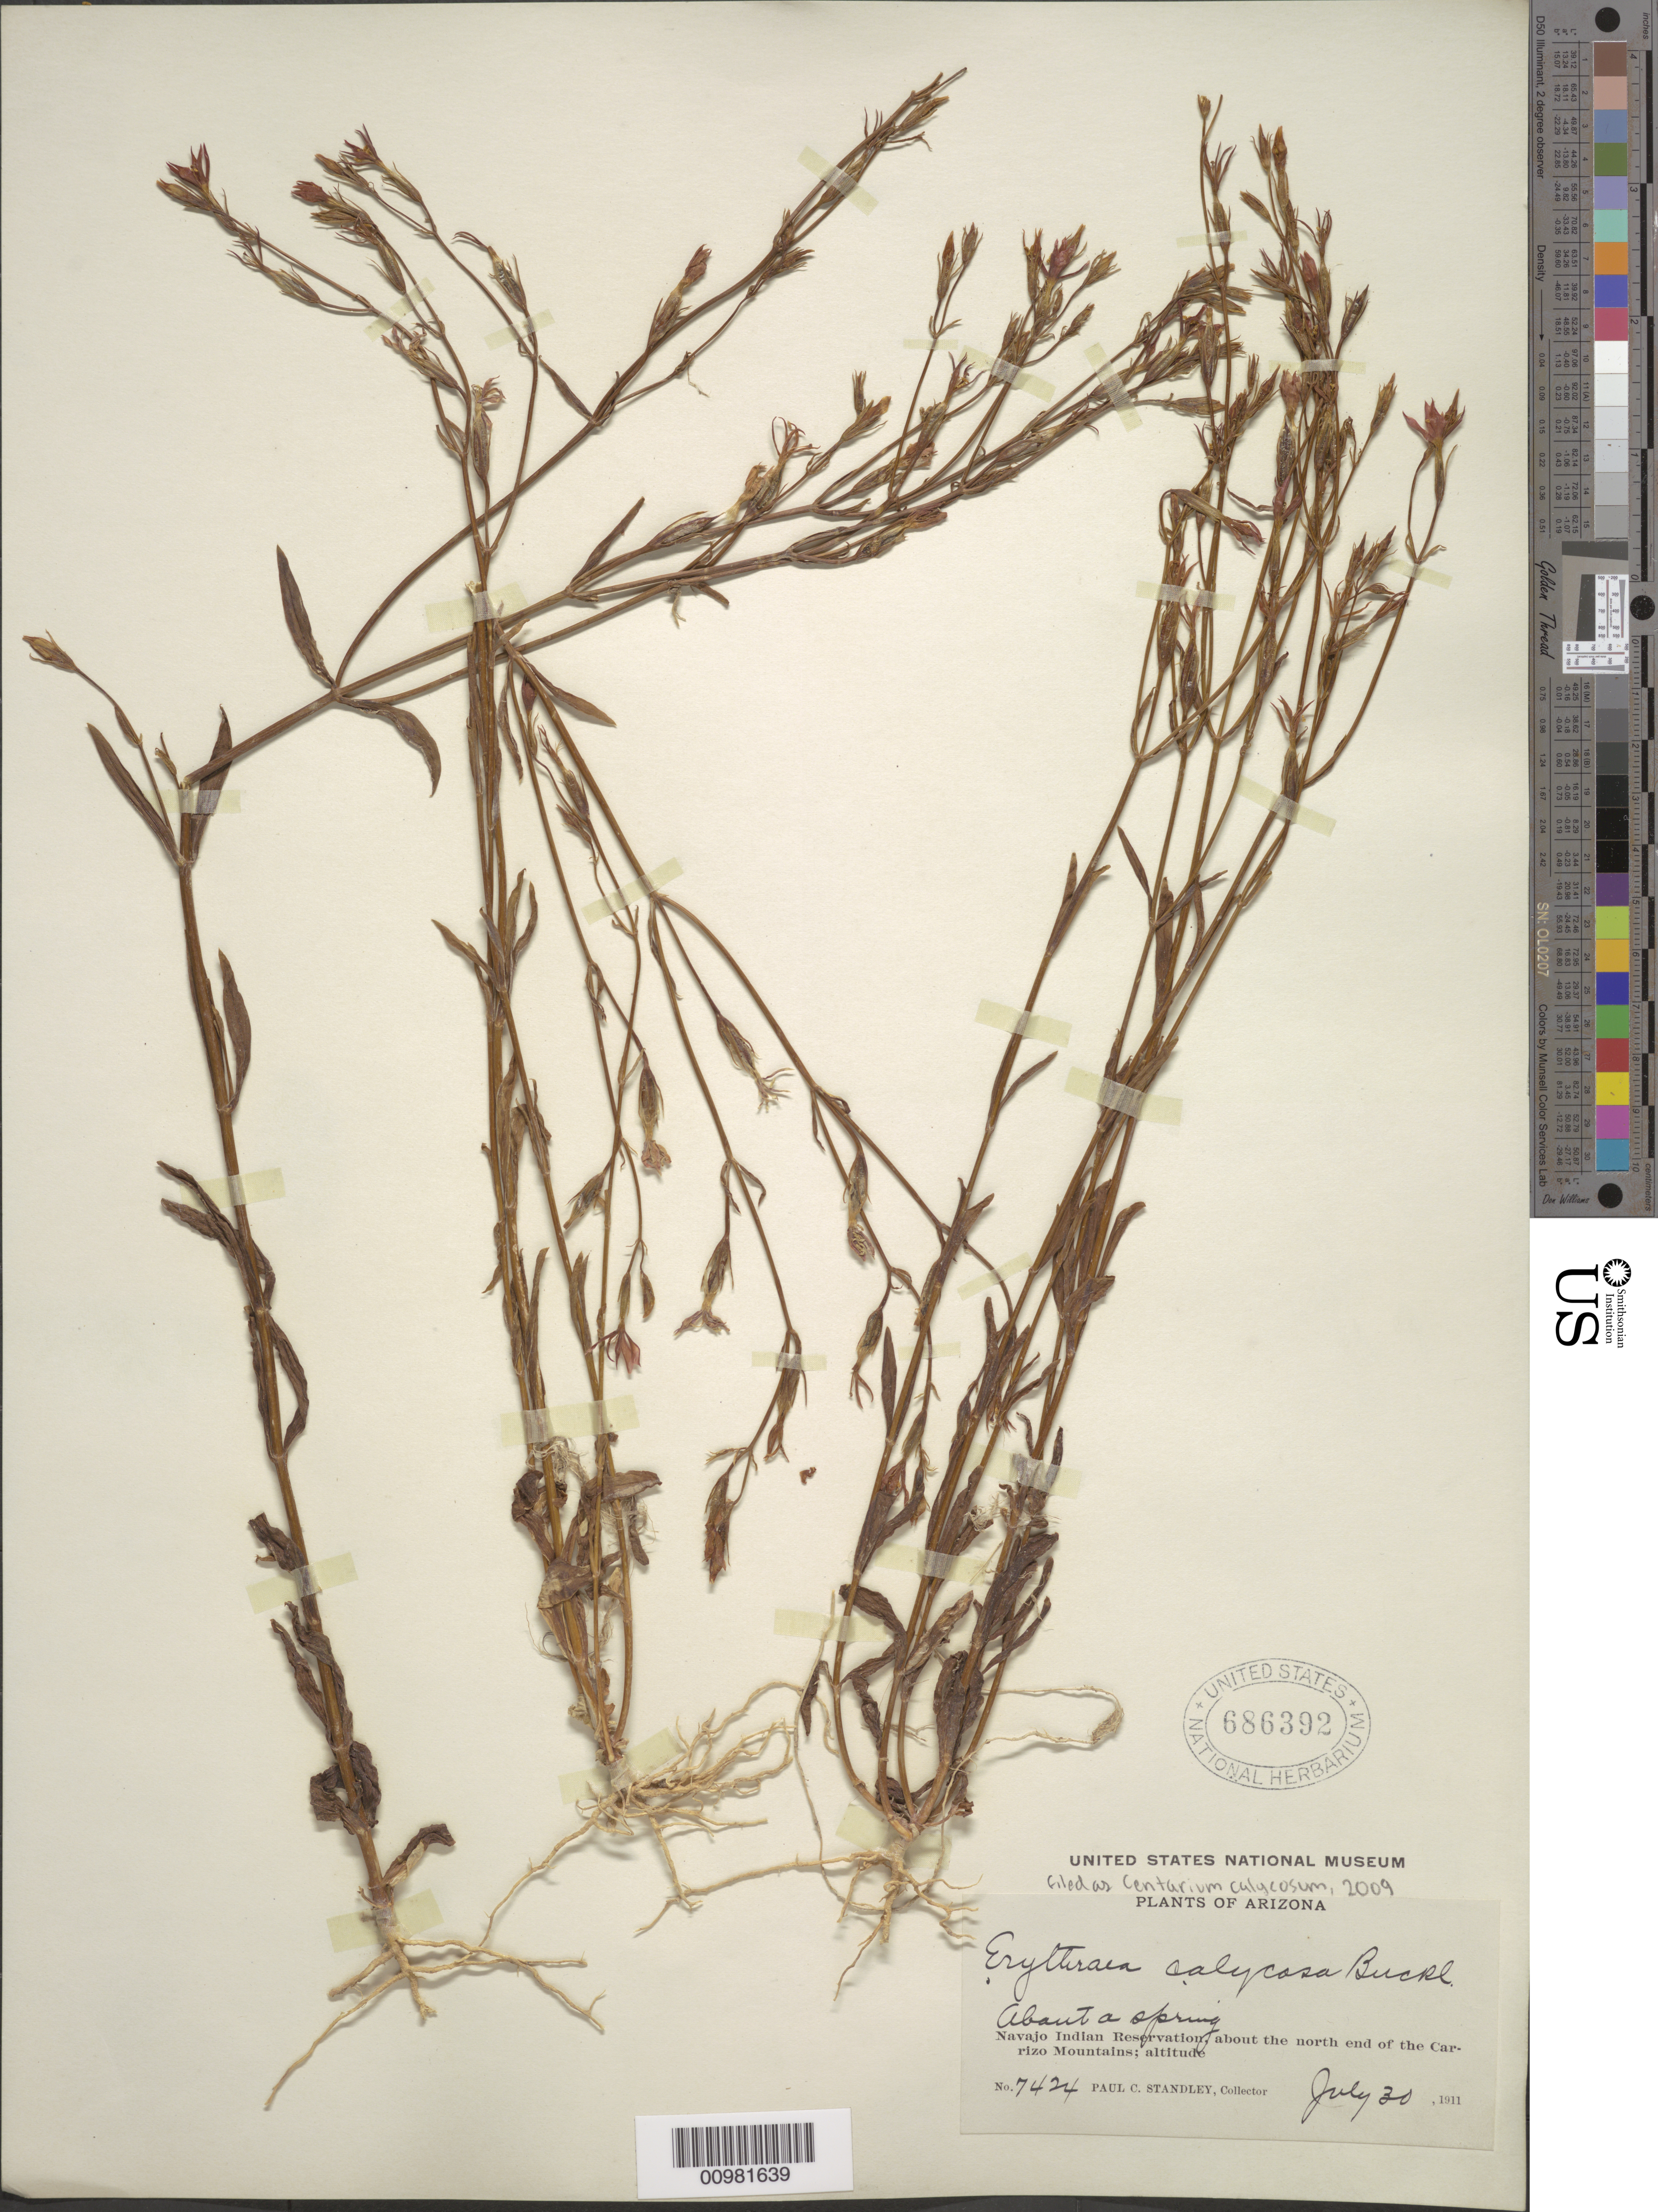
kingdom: Plantae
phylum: Tracheophyta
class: Magnoliopsida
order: Gentianales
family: Gentianaceae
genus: Centaurium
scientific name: Centaurium calycosum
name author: (Buckley) Buckley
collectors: P. C. Standley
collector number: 7424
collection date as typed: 30 Jul 1911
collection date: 1911-07-30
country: United States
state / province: Arizona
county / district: Apache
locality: Navajo Indian Reservation, N. end of the Carrizo Mts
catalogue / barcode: US 686392